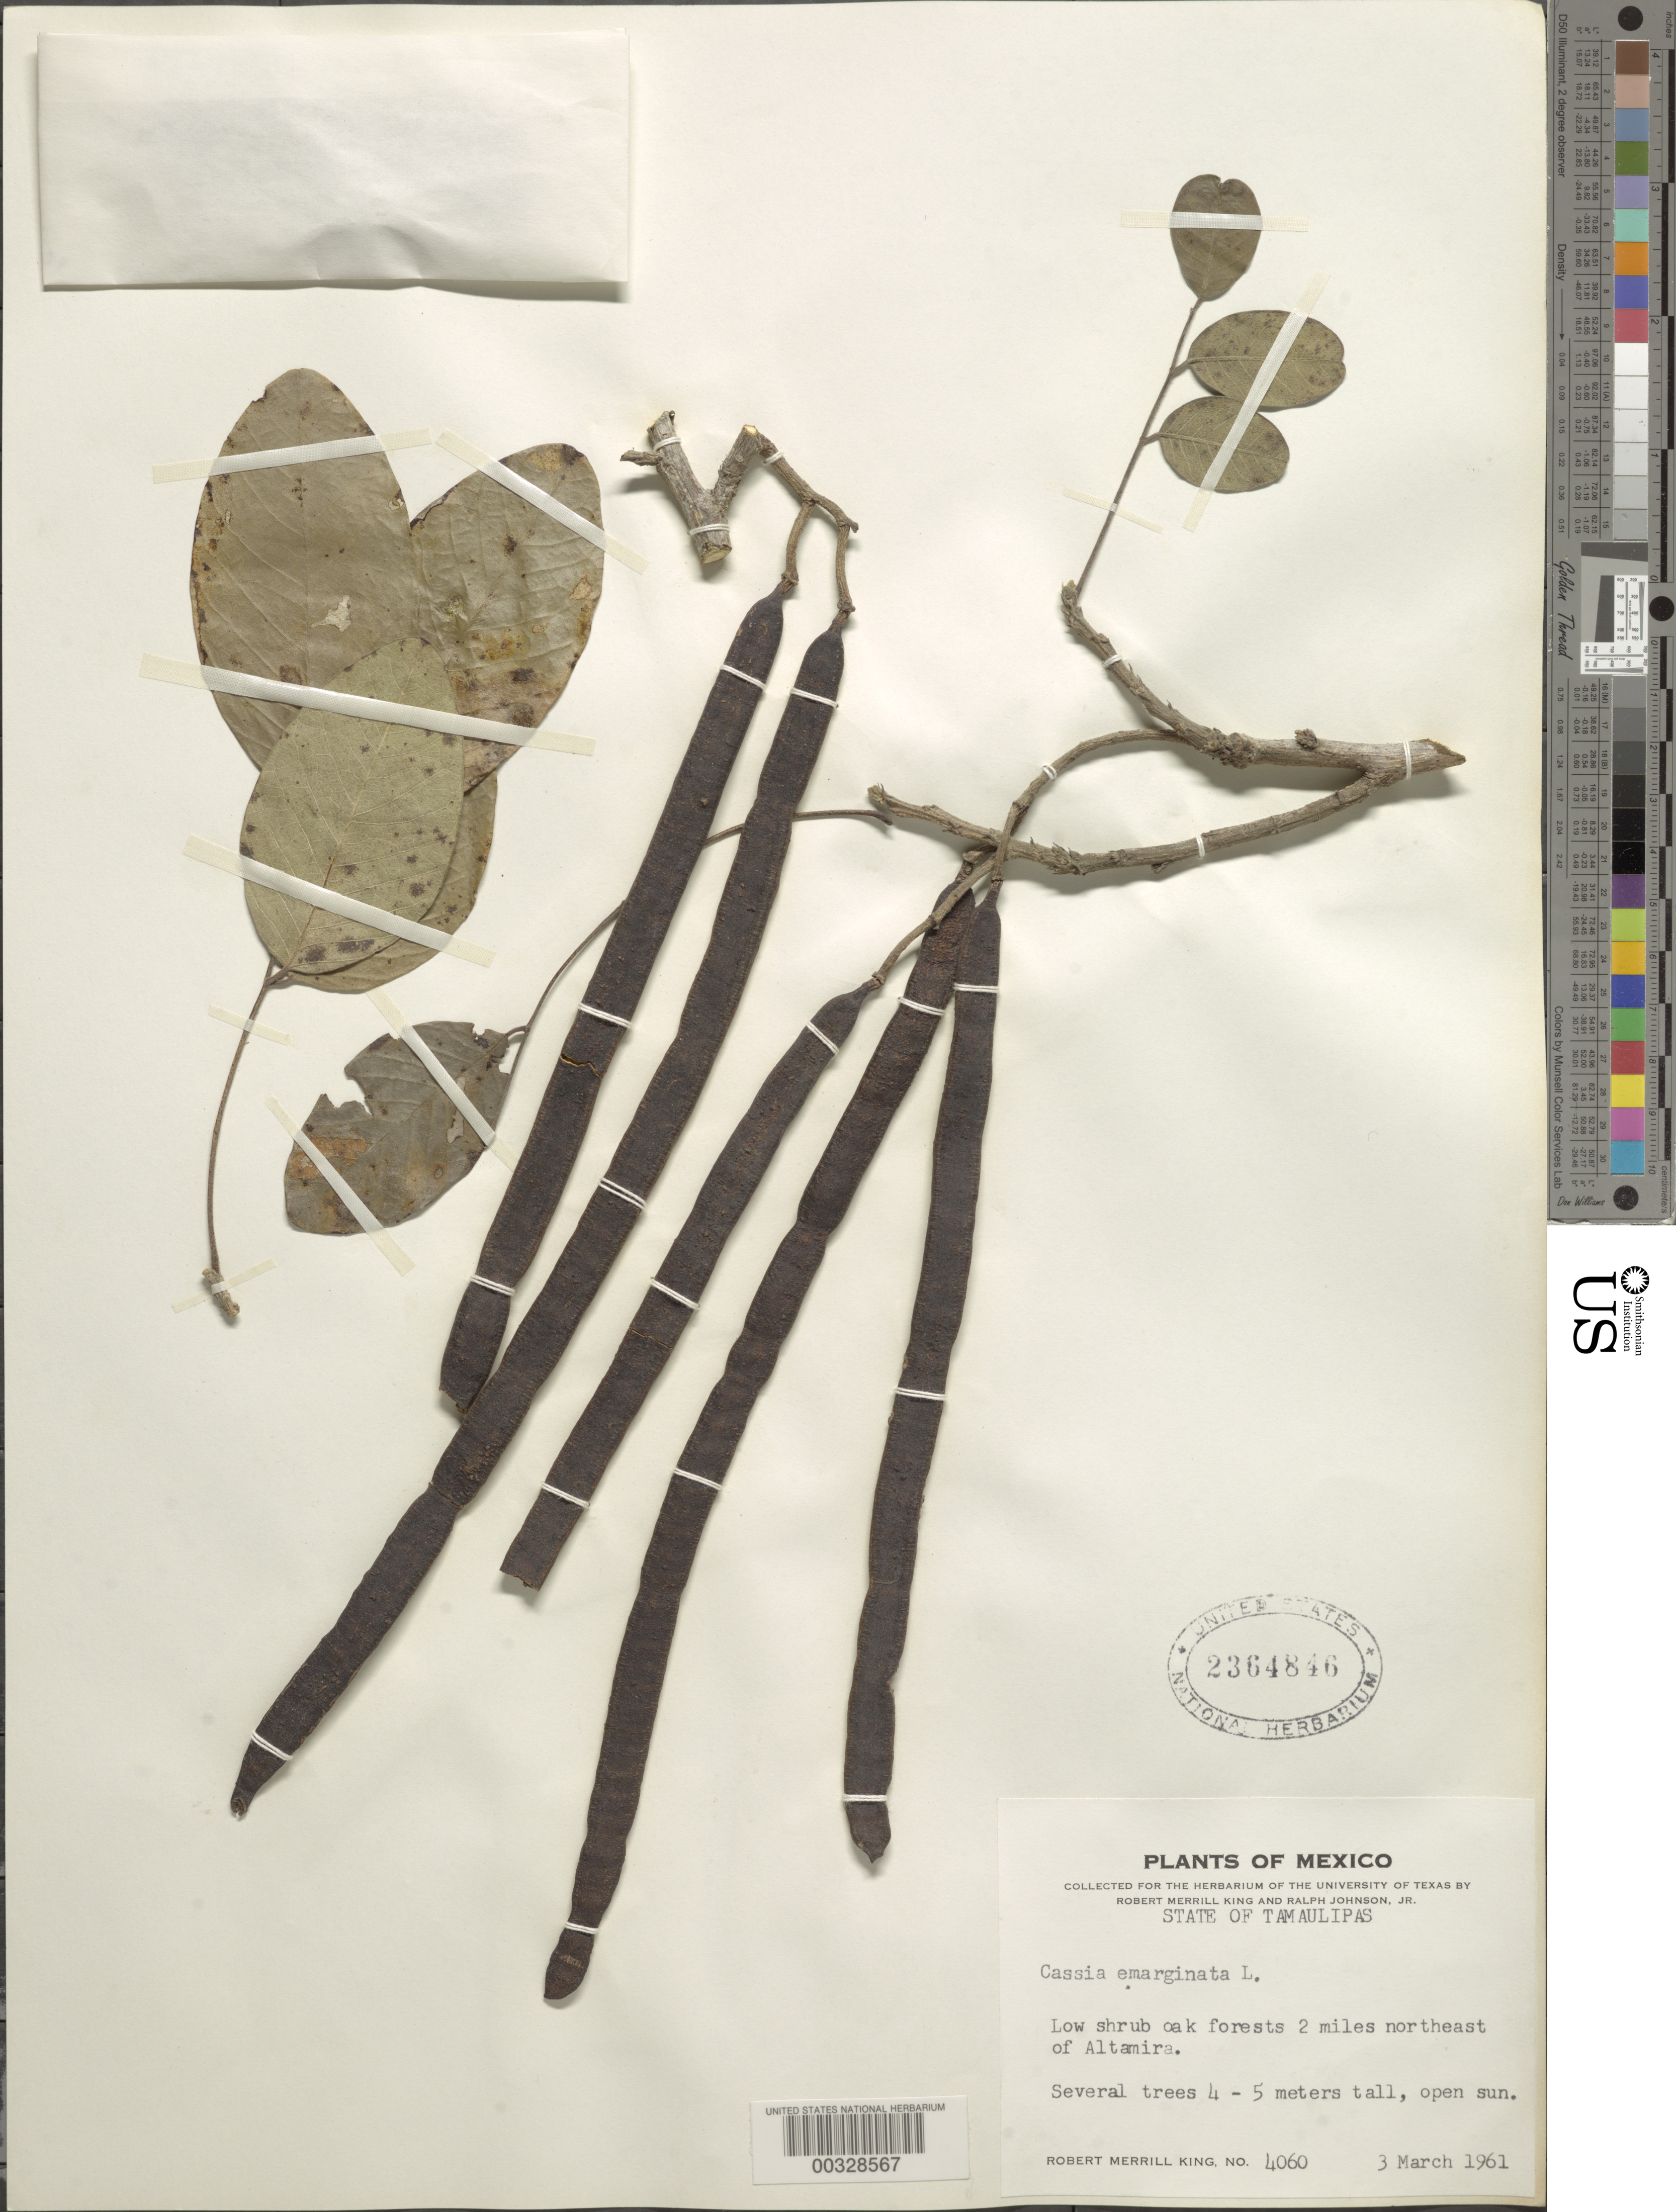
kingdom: Plantae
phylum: Tracheophyta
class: Magnoliopsida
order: Fabales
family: Fabaceae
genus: Senna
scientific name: Senna emarginata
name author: L.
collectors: R. M. King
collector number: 4060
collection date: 1961-03-03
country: Mexico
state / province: Tamaulipas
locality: State of Tamaulipas. Low hrub oak forest 2 miles northeast of Altamira.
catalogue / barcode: US 2364846